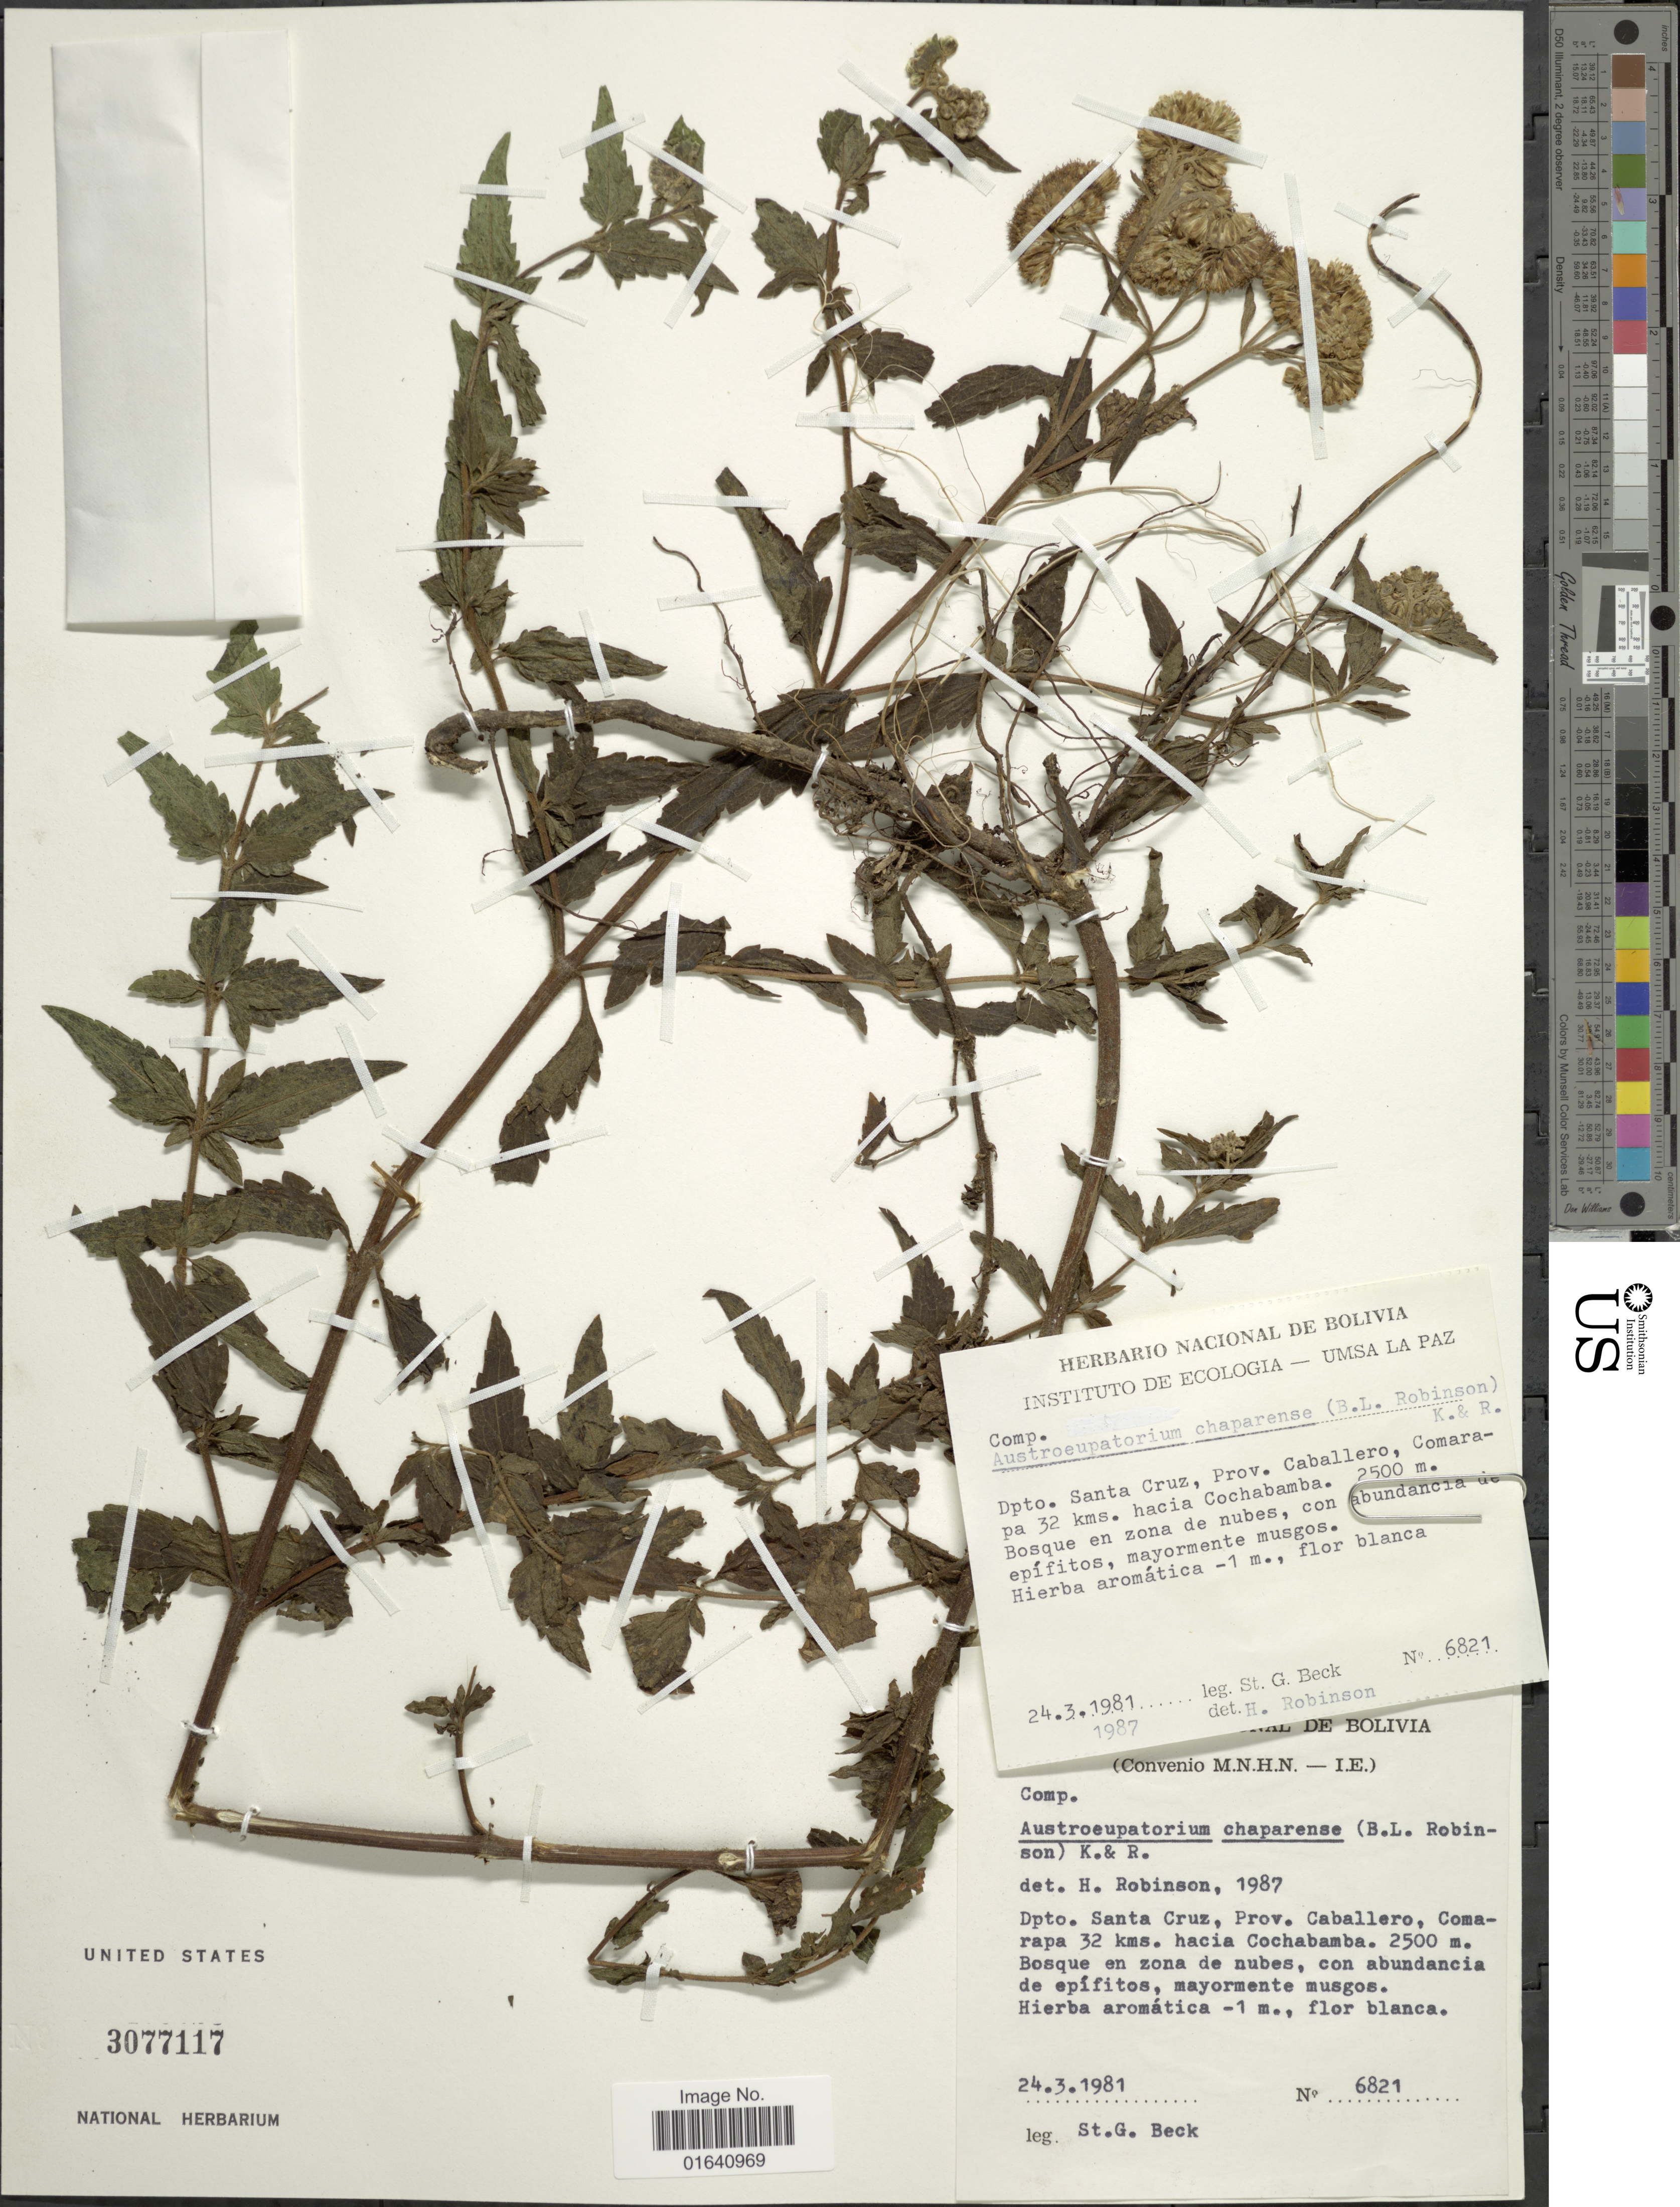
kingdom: Plantae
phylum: Tracheophyta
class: Magnoliopsida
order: Asterales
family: Asteraceae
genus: Austroeupatorium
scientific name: Austroeupatorium chaparense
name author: (B.L. Rob.) R.M. King & H. Rob.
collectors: S. G. Beck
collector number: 6821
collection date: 1981-03-24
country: Bolivia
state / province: Santa Cruz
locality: Depto Santa Cruz, prov. Caballero, Comarapa 32 kms hacia Cochabamba. Bisque en zona de nubes, con abyndancia de epífitos, mayormente musgos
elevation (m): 2500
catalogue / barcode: US 3077117